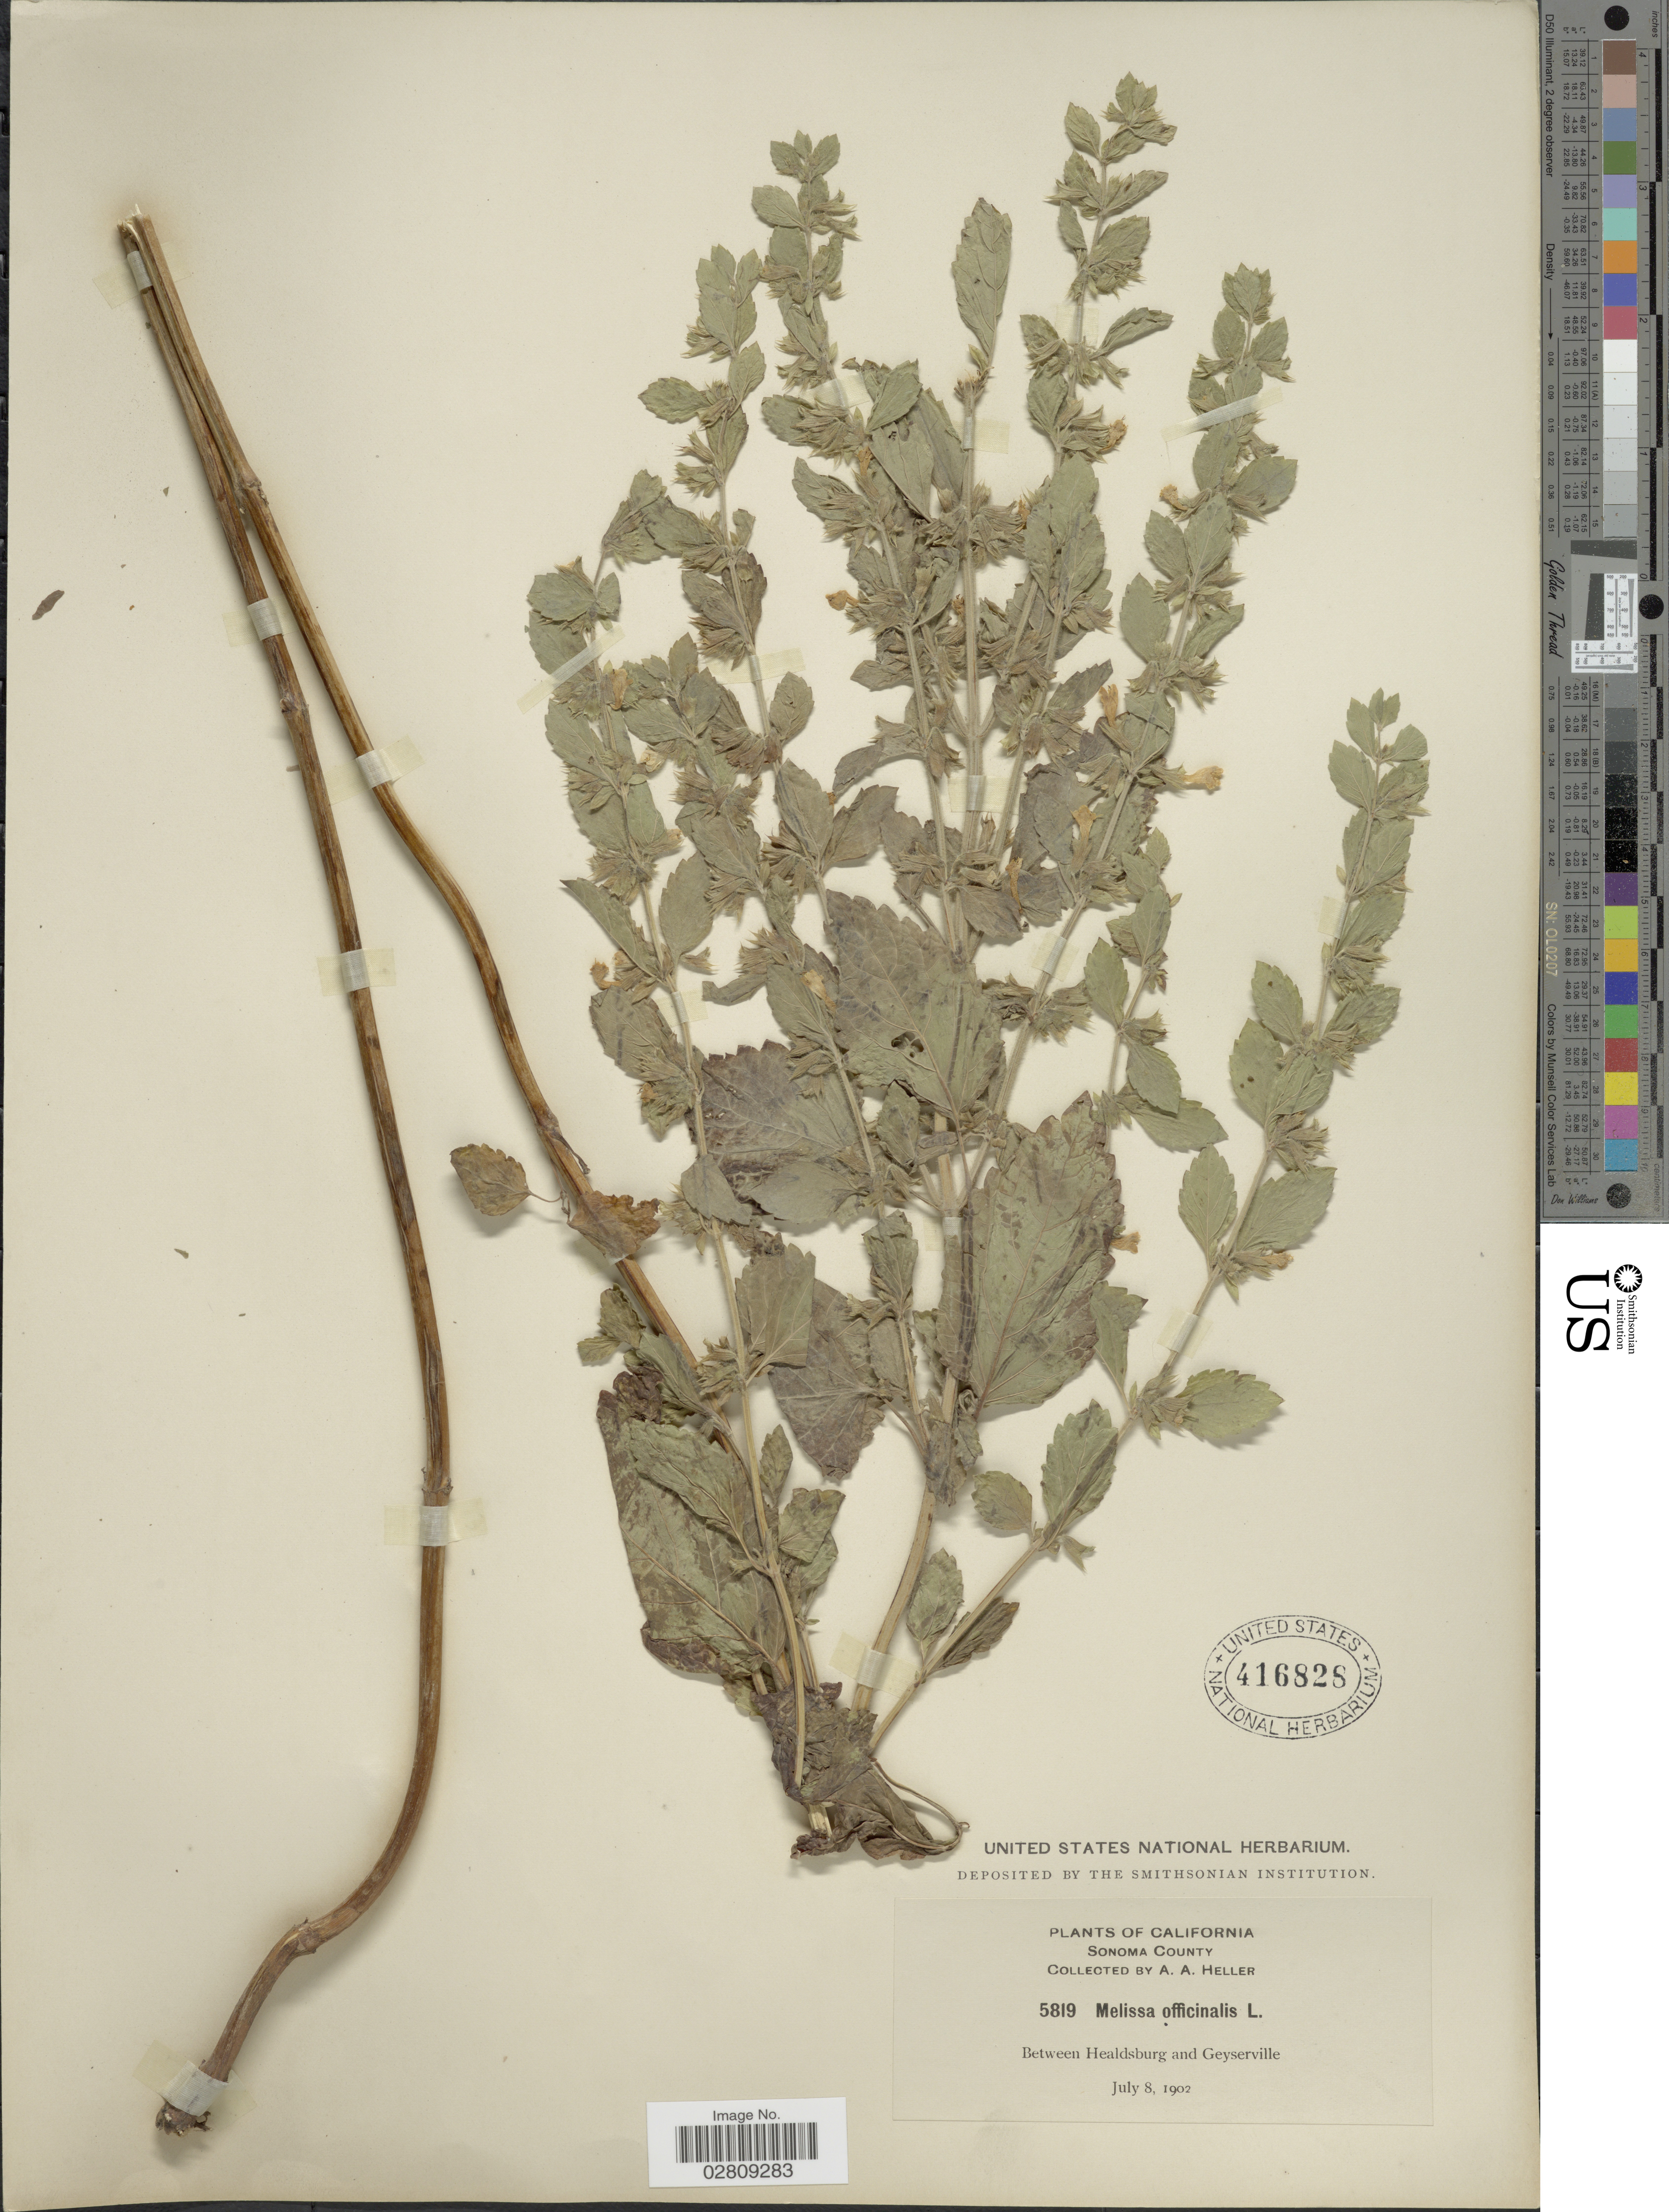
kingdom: Plantae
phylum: Tracheophyta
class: Magnoliopsida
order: Lamiales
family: Lamiaceae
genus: Melissa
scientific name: Melissa officinalis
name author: L.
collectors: A. A. Heller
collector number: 5819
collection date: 1902-07-08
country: United States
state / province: California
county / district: Sonoma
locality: Sonoma County, Between Healdsburg and Geyserville.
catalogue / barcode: US 416828